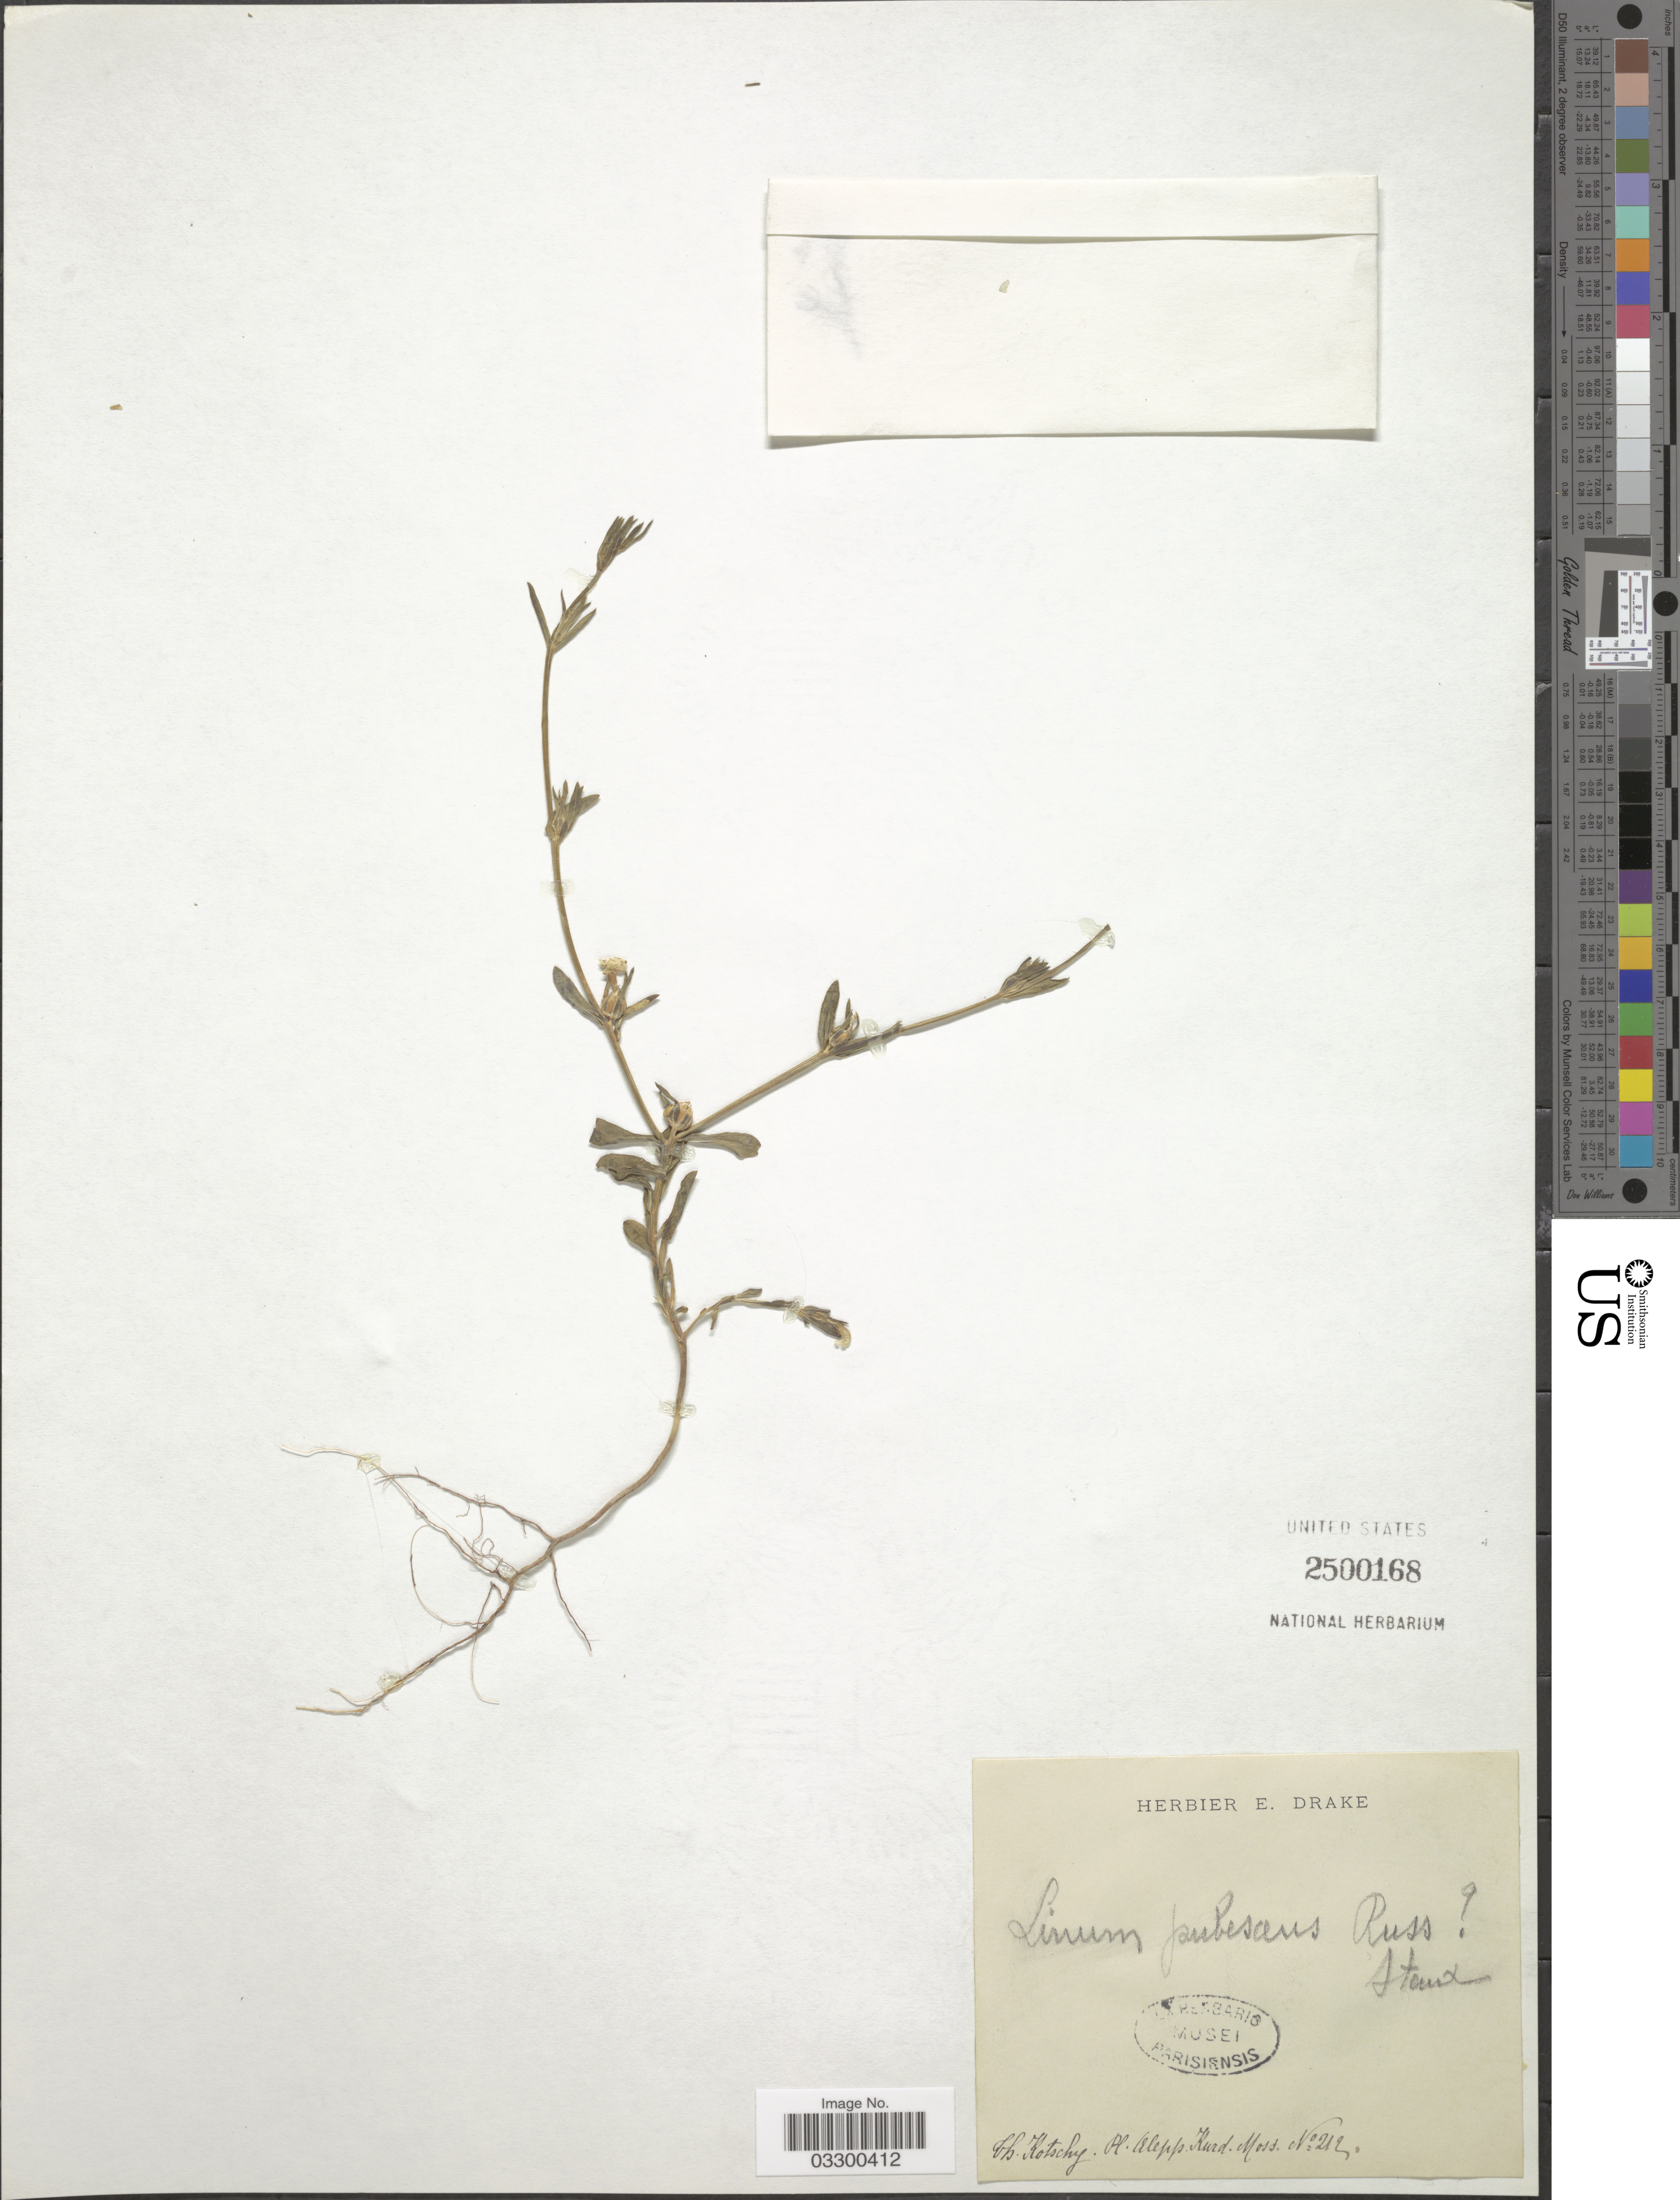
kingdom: Plantae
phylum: Tracheophyta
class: Magnoliopsida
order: Malpighiales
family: Linaceae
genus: Linum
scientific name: Linum pubescens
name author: (Sol.) Banks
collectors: K. G. Kotschy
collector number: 212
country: Syria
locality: Alepp. Kurd. Moss. [unsure placement]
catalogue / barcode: US 2500168